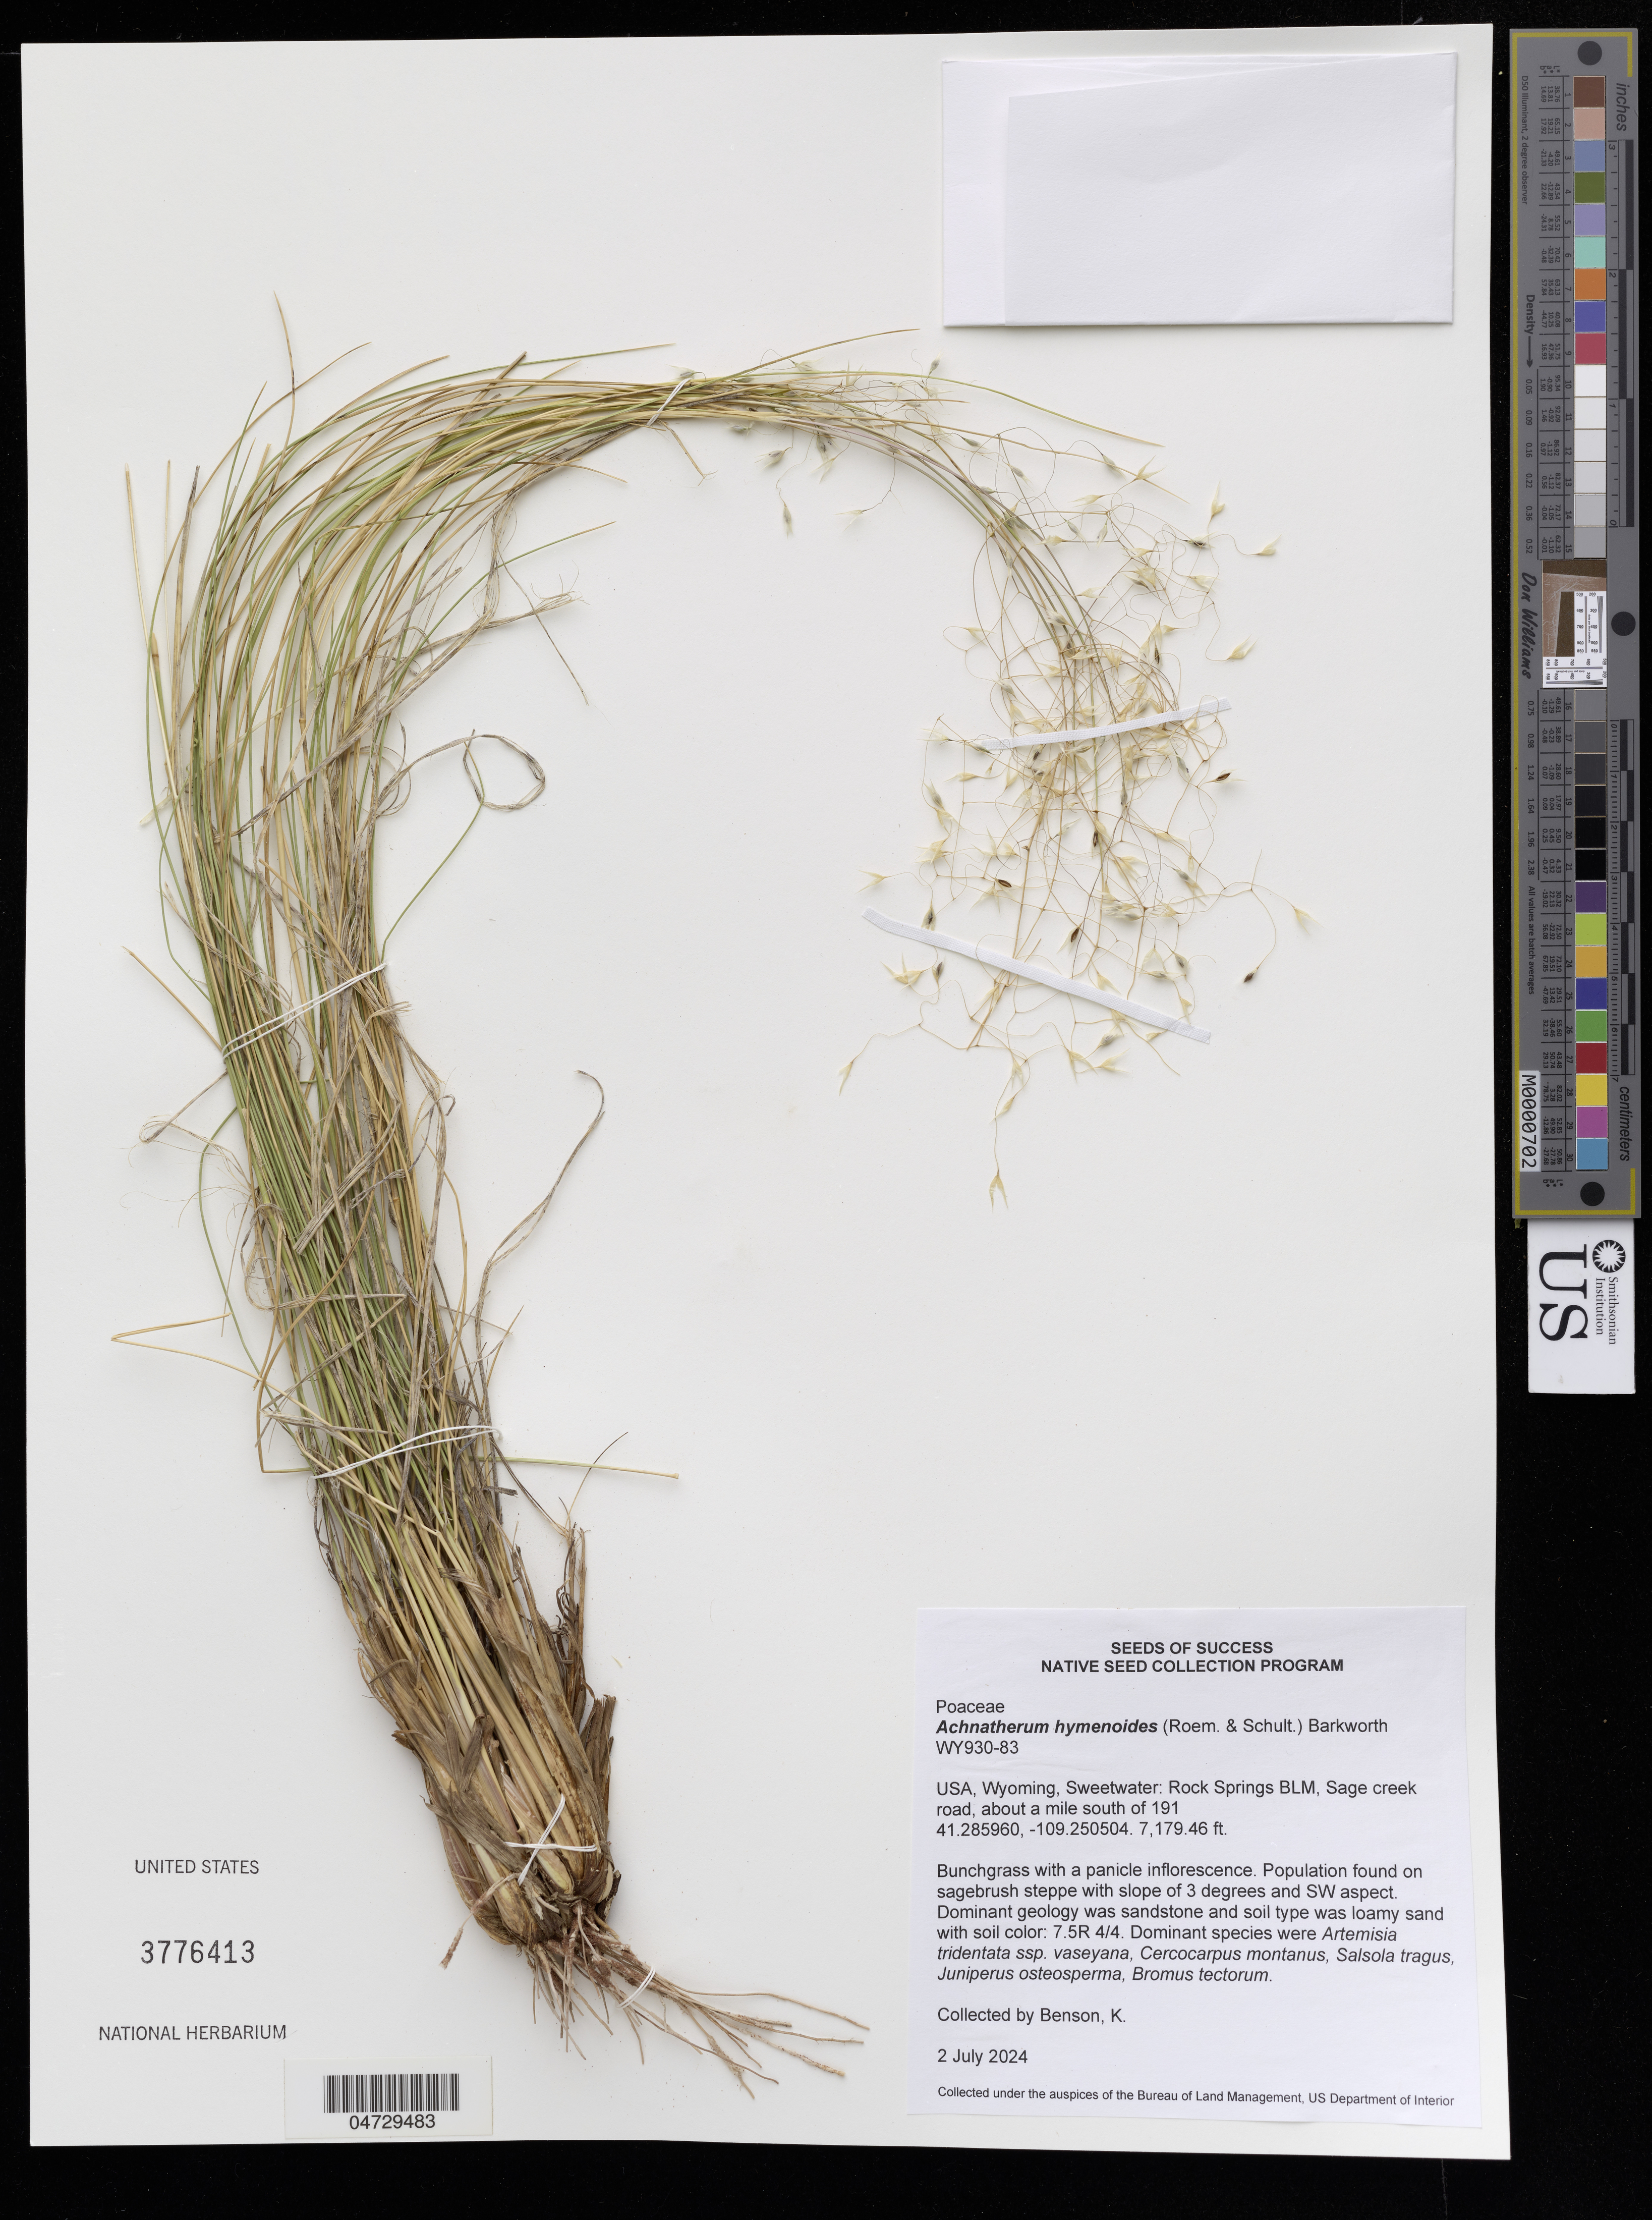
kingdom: Plantae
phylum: Tracheophyta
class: Liliopsida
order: Poales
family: Poaceae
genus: Achnatherum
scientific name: Achnatherum hymenoides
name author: (Roem. & Schult.) Barkworth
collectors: K. Benson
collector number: WY930-83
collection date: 2024-07-02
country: United States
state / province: Wyoming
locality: USA, Wyoming, Sweetwater: Rock Springs BLM, Sage creek road, about a mile south of 191.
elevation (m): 2188.3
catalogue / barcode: US 3776413